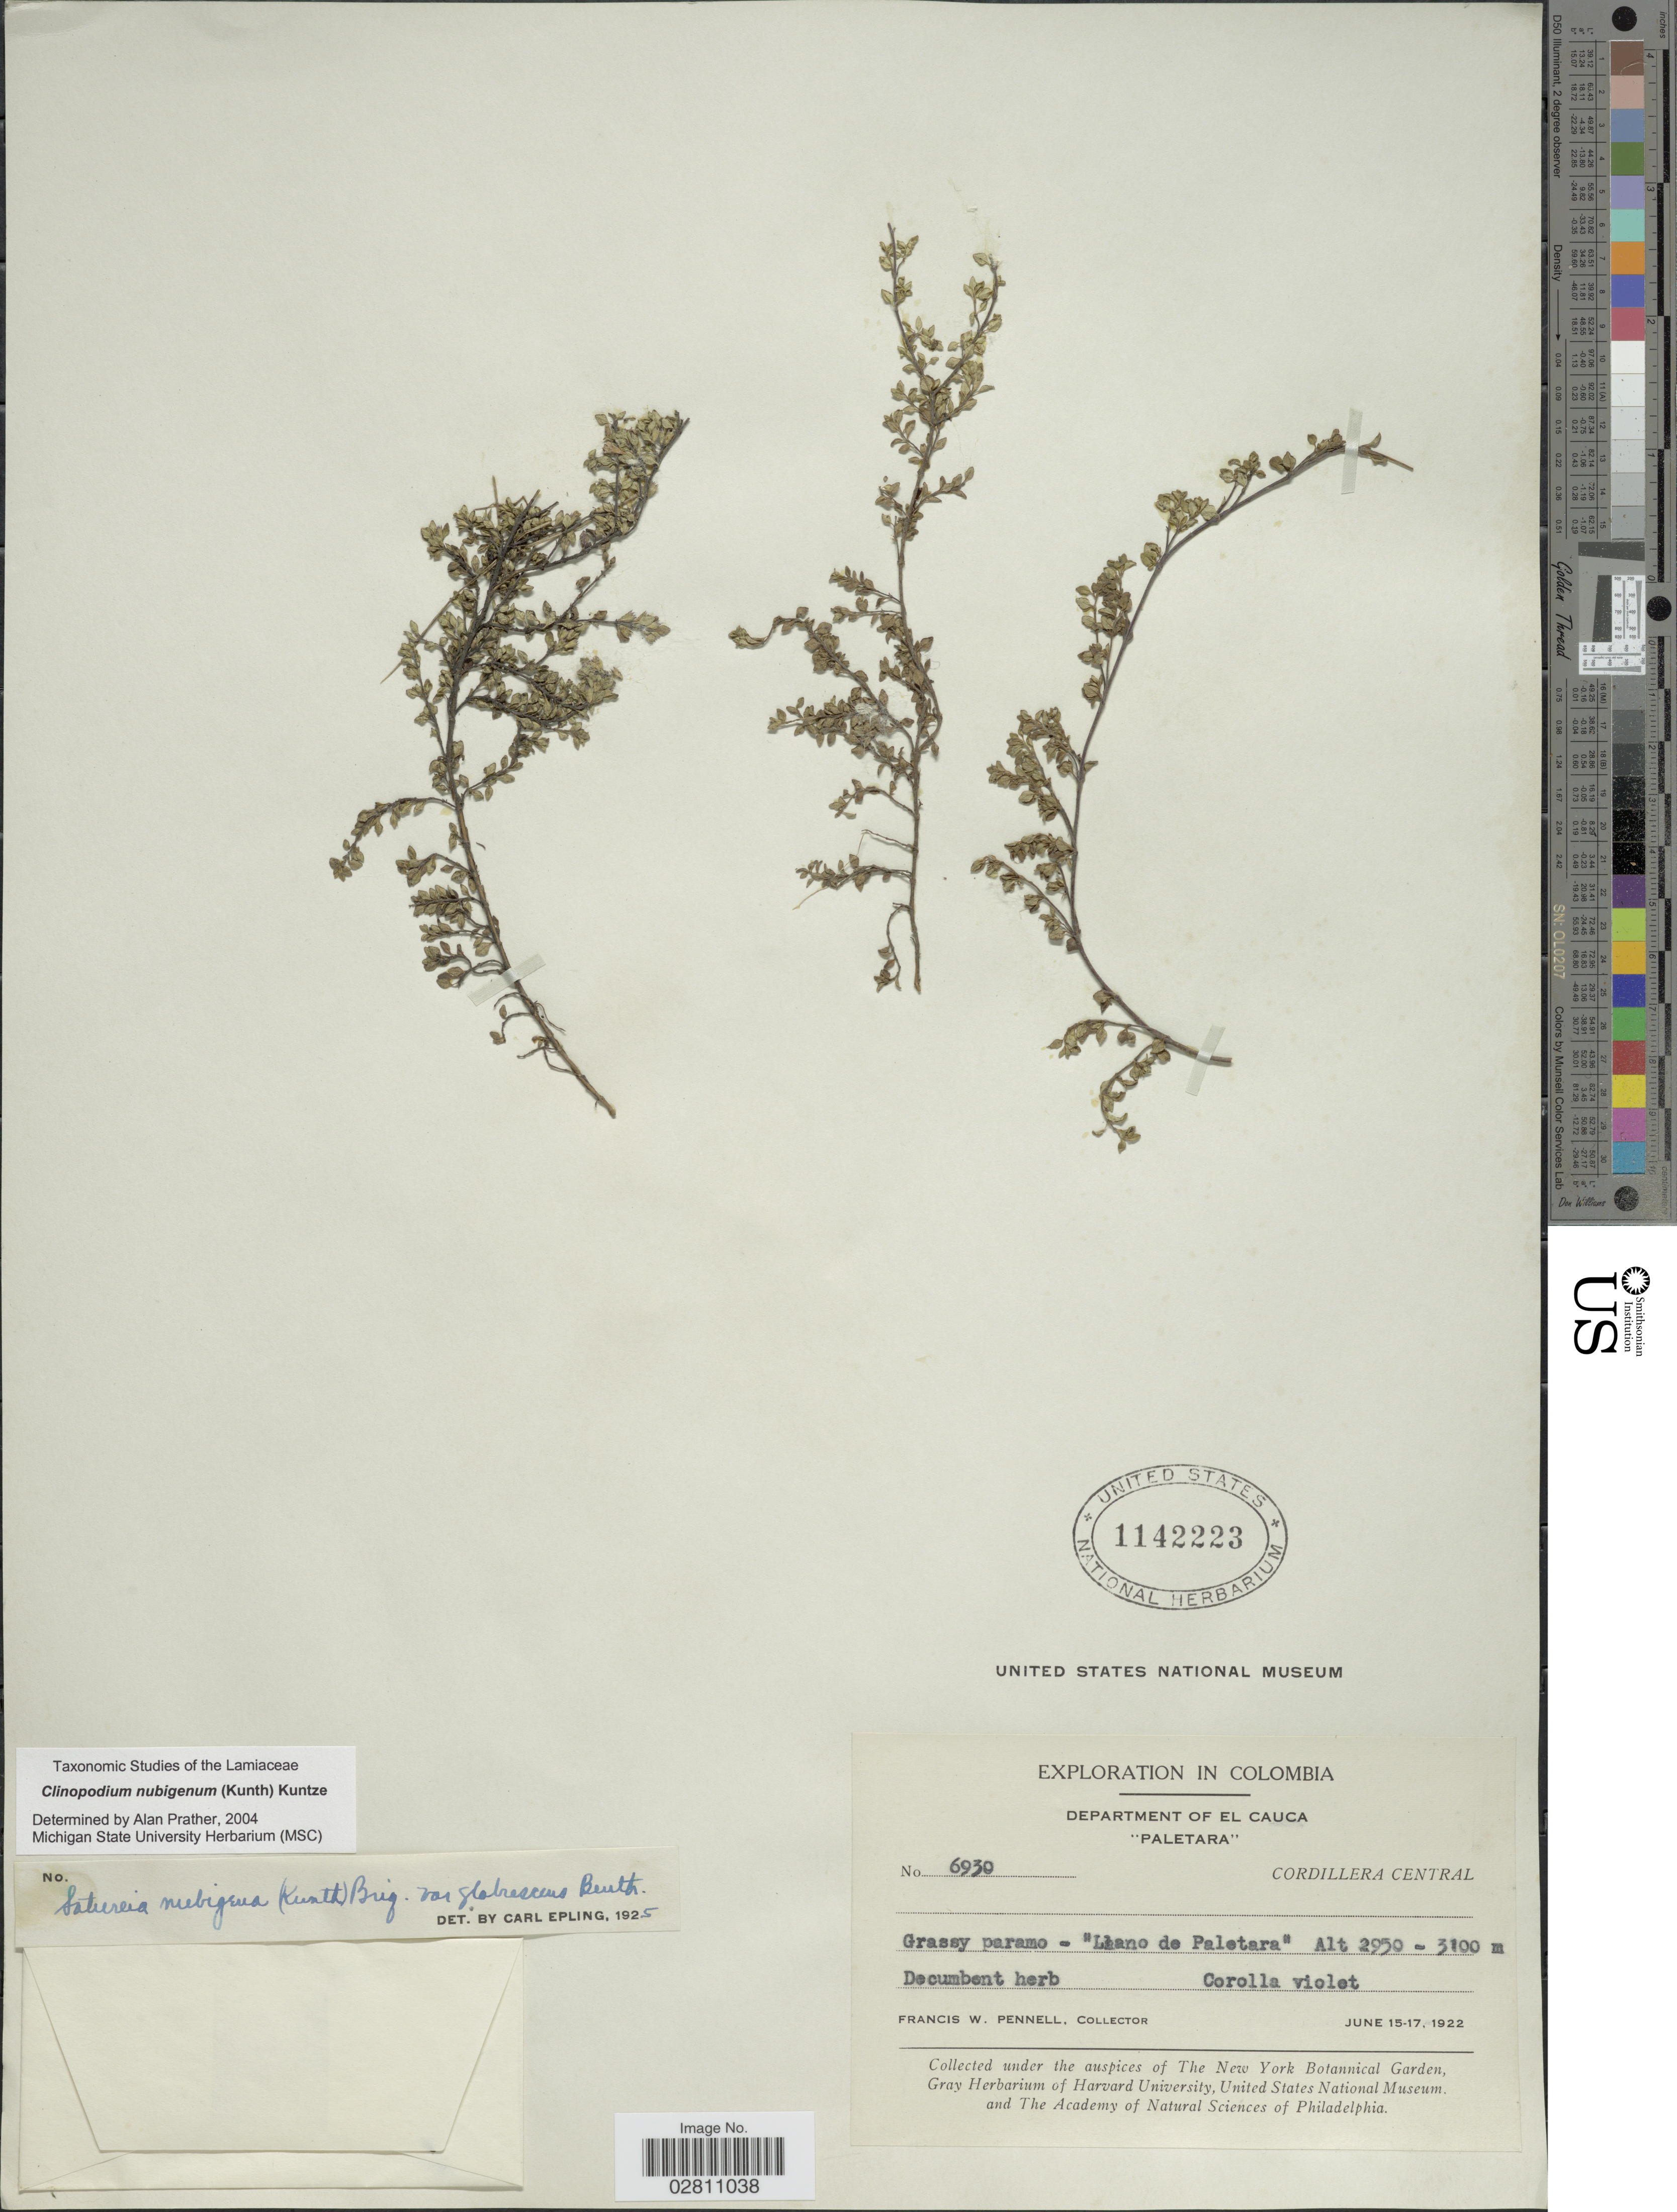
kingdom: Plantae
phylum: Tracheophyta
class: Magnoliopsida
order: Lamiales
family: Lamiaceae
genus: Clinopodium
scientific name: Clinopodium nubigenum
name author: (Kunth) Kuntze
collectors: F. W. Pennell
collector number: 6930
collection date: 1922-06-15/1922-06-17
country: Colombia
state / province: Cauca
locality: Department of El Cauca, "Paletara", Cordillera Central, " Llano de Paletara".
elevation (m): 2950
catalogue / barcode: US 1142223